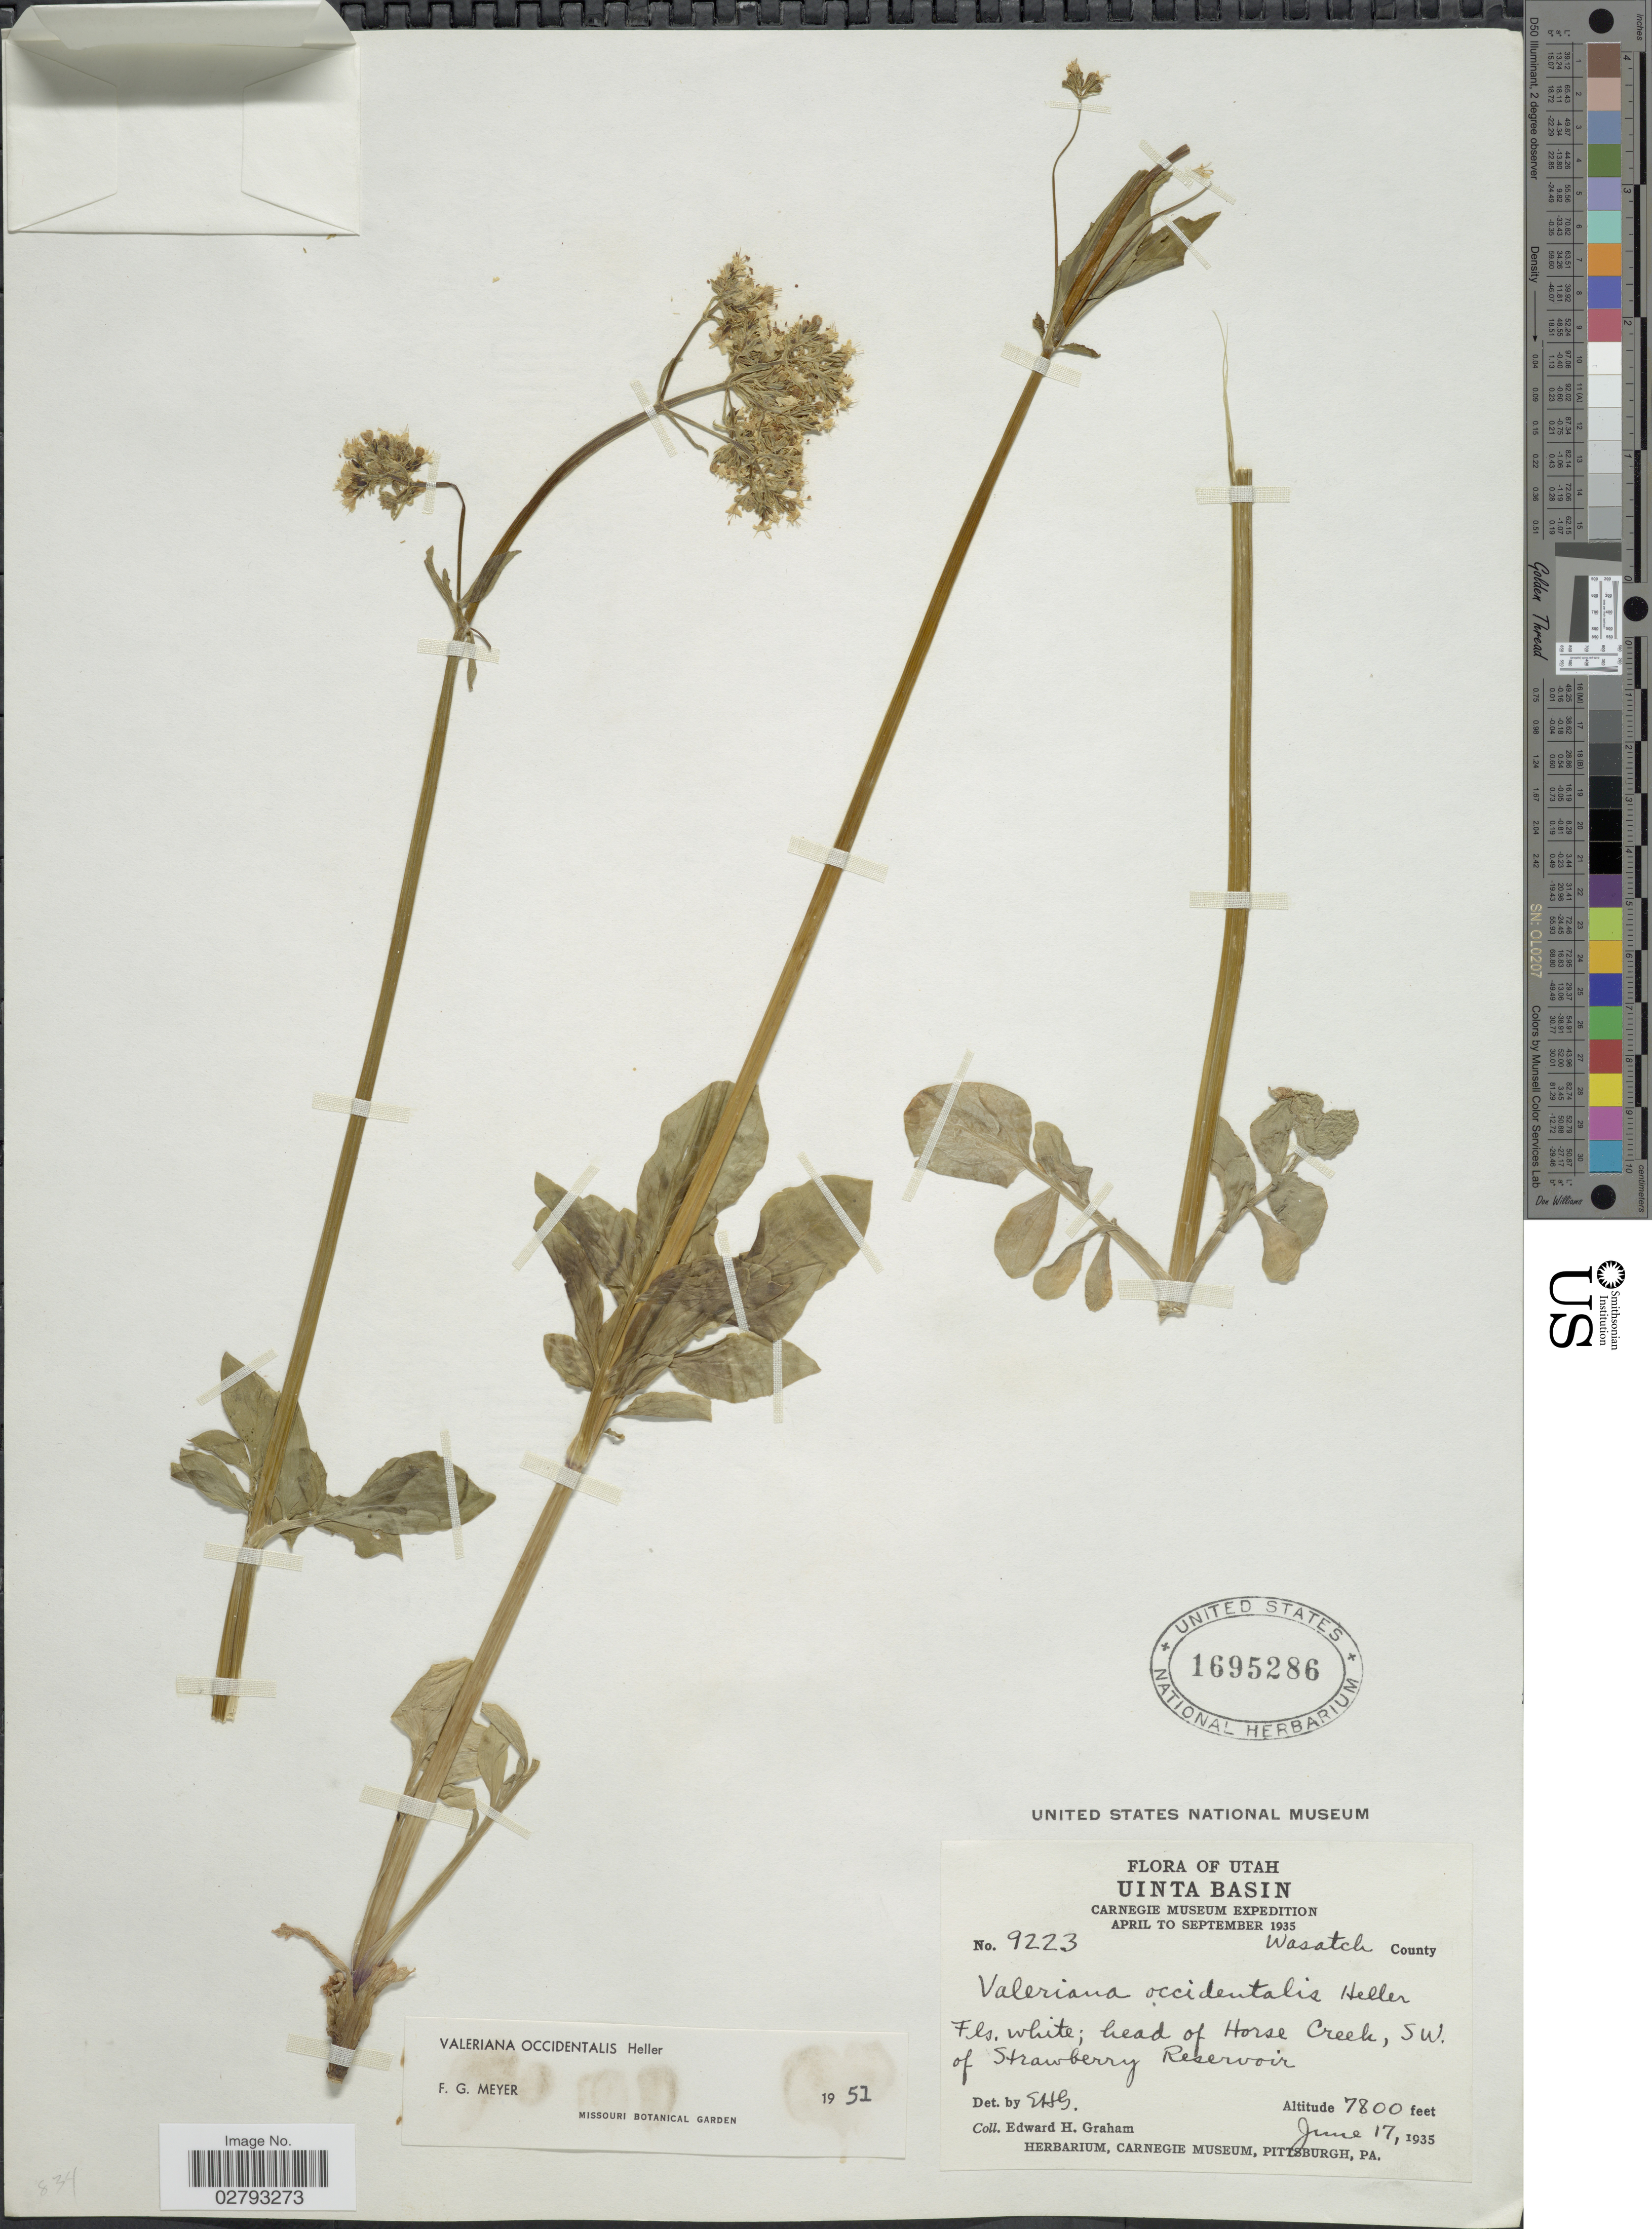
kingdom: Plantae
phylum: Tracheophyta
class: Magnoliopsida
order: Dipsacales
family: Caprifoliaceae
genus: Valeriana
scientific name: Valeriana occidentalis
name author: A. Heller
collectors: E. H. Graham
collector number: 9223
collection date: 1935-06-17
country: United States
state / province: Utah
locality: Uinta Basin, Wasatch County, Head of Horse Creek, SW of Strawberry Reservoir.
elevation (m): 2377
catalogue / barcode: US 1695286